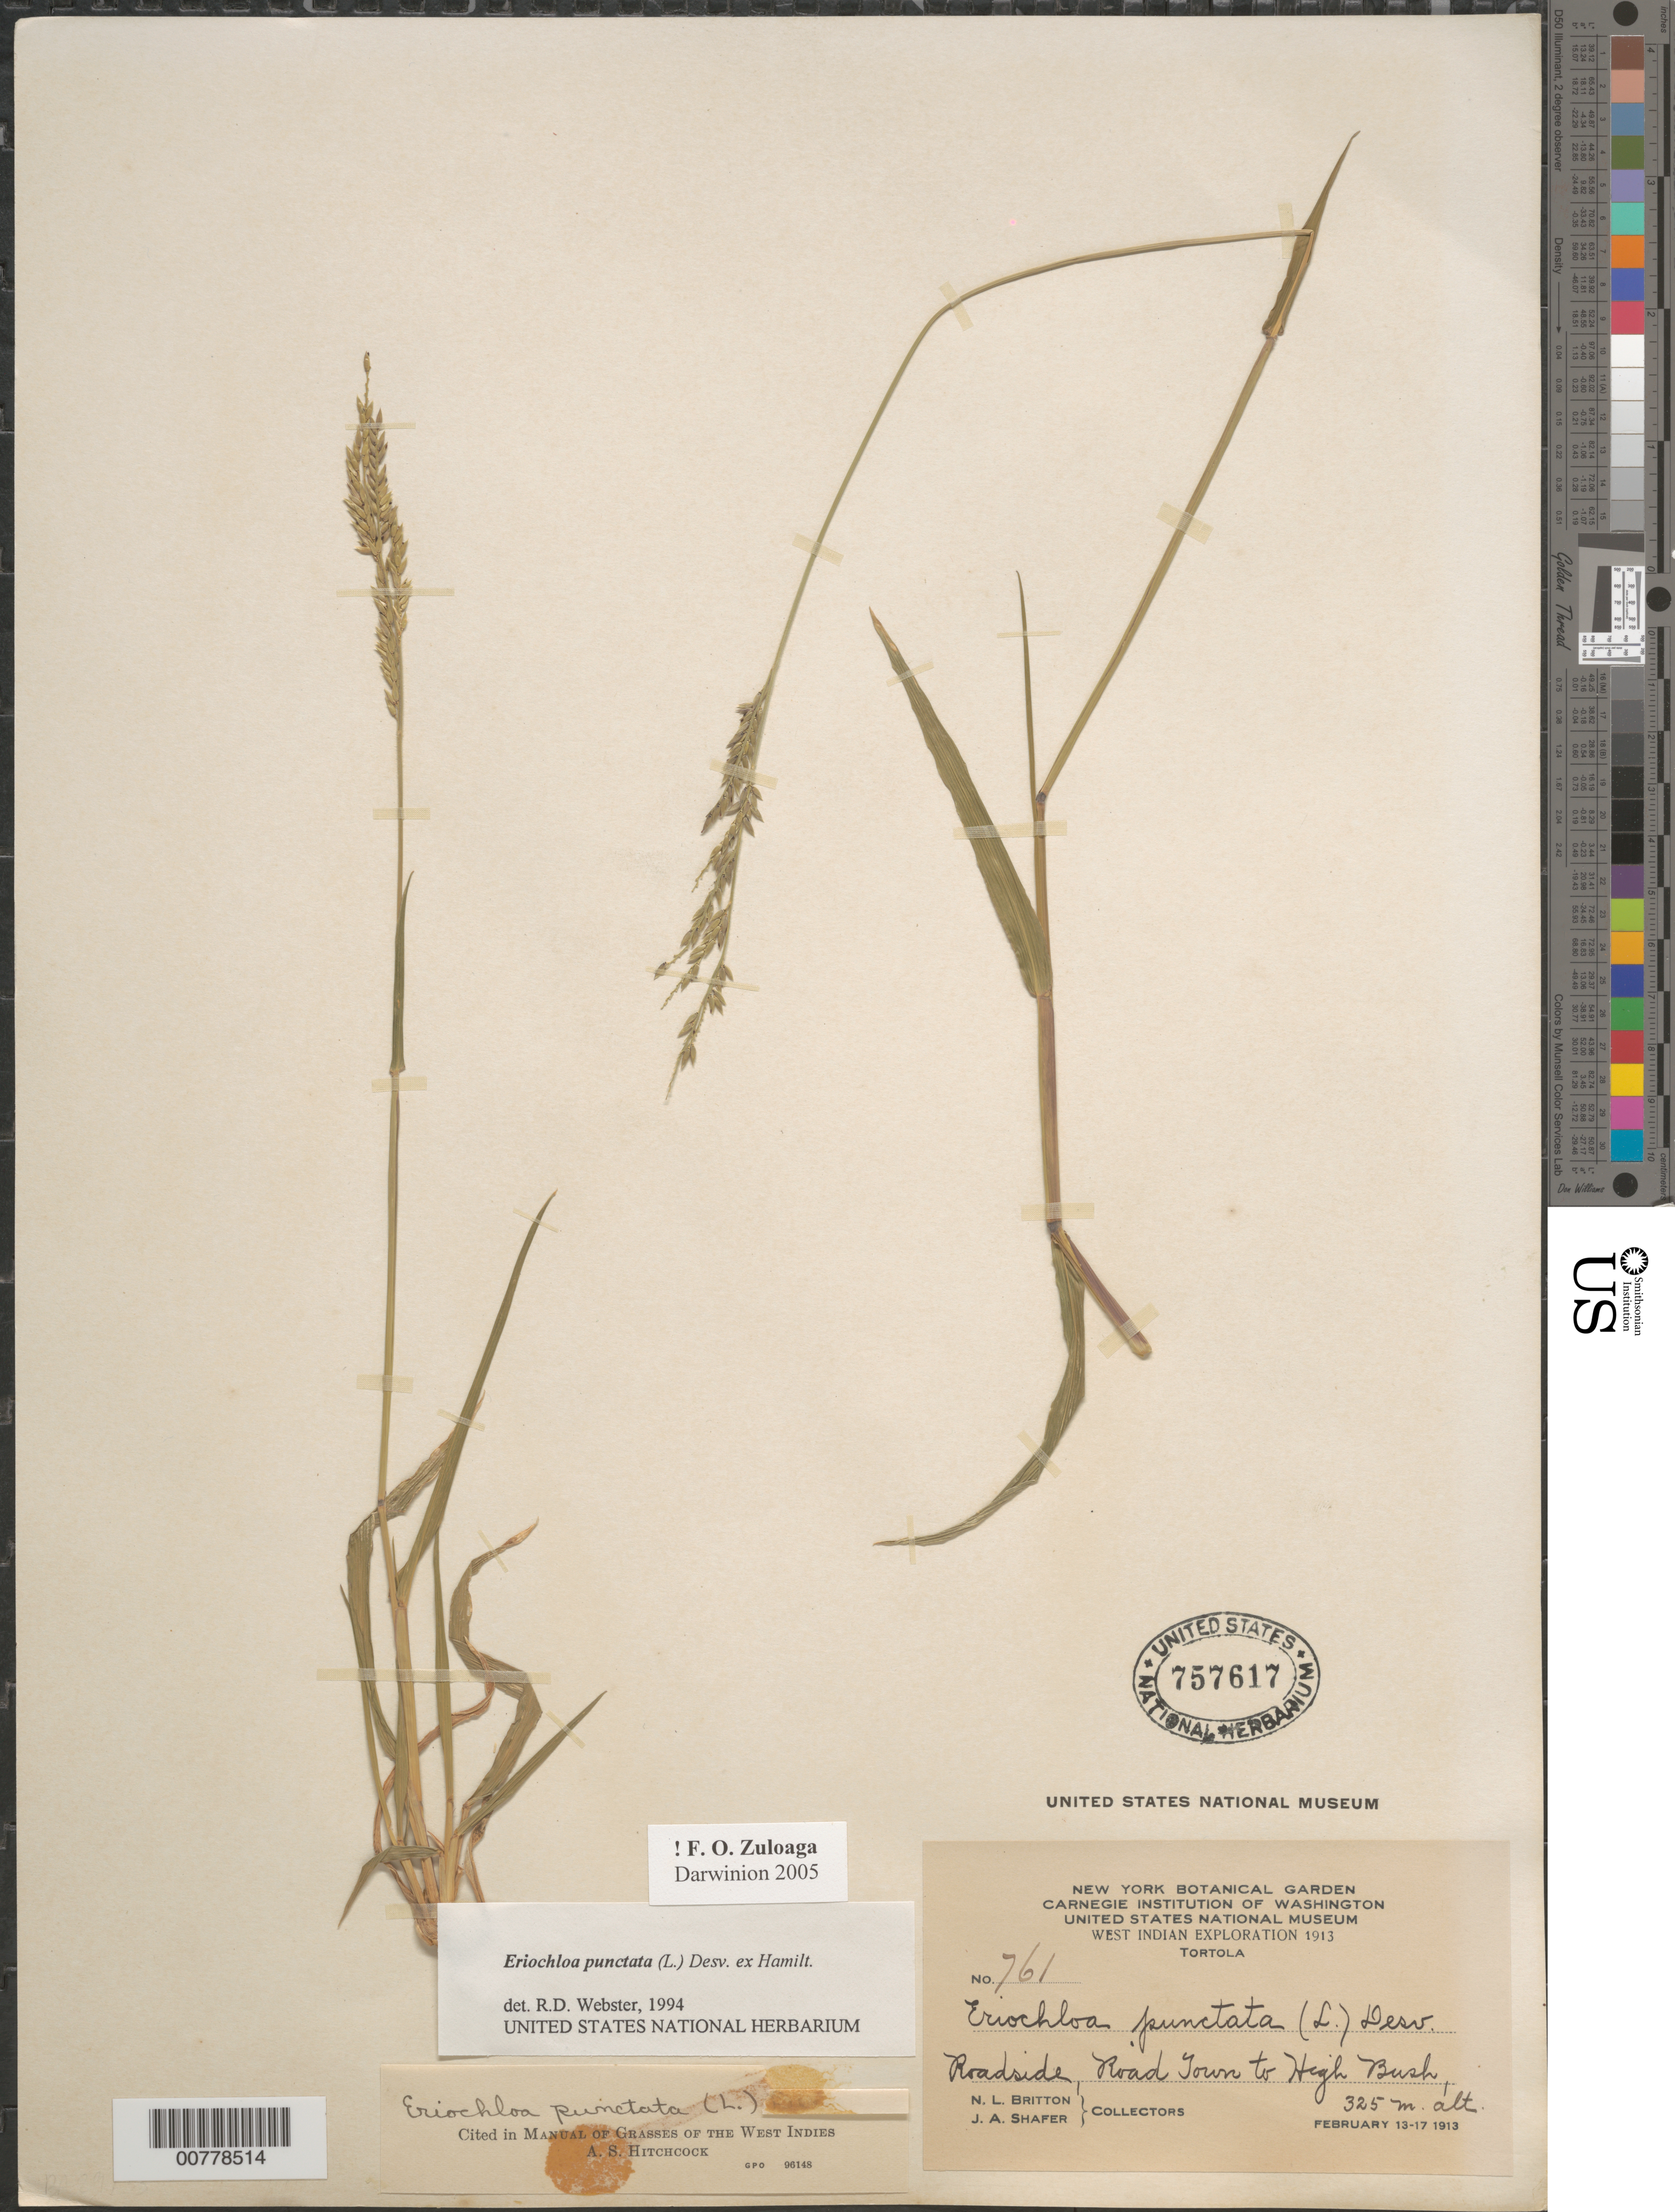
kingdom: Plantae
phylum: Tracheophyta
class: Liliopsida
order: Poales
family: Poaceae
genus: Eriochloa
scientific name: Eriochloa punctata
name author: (L.) Desv. ex Ham.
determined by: Webster, Robert D.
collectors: N. Britton & J. A. Shafer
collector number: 761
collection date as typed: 13 Feb 1913 to 17 Feb 1913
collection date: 1913-02-13/1913-02-17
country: British Virgin Islands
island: Tortola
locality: Tortola; along road from Road Town to High Bush, 325 m.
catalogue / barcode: US 757617